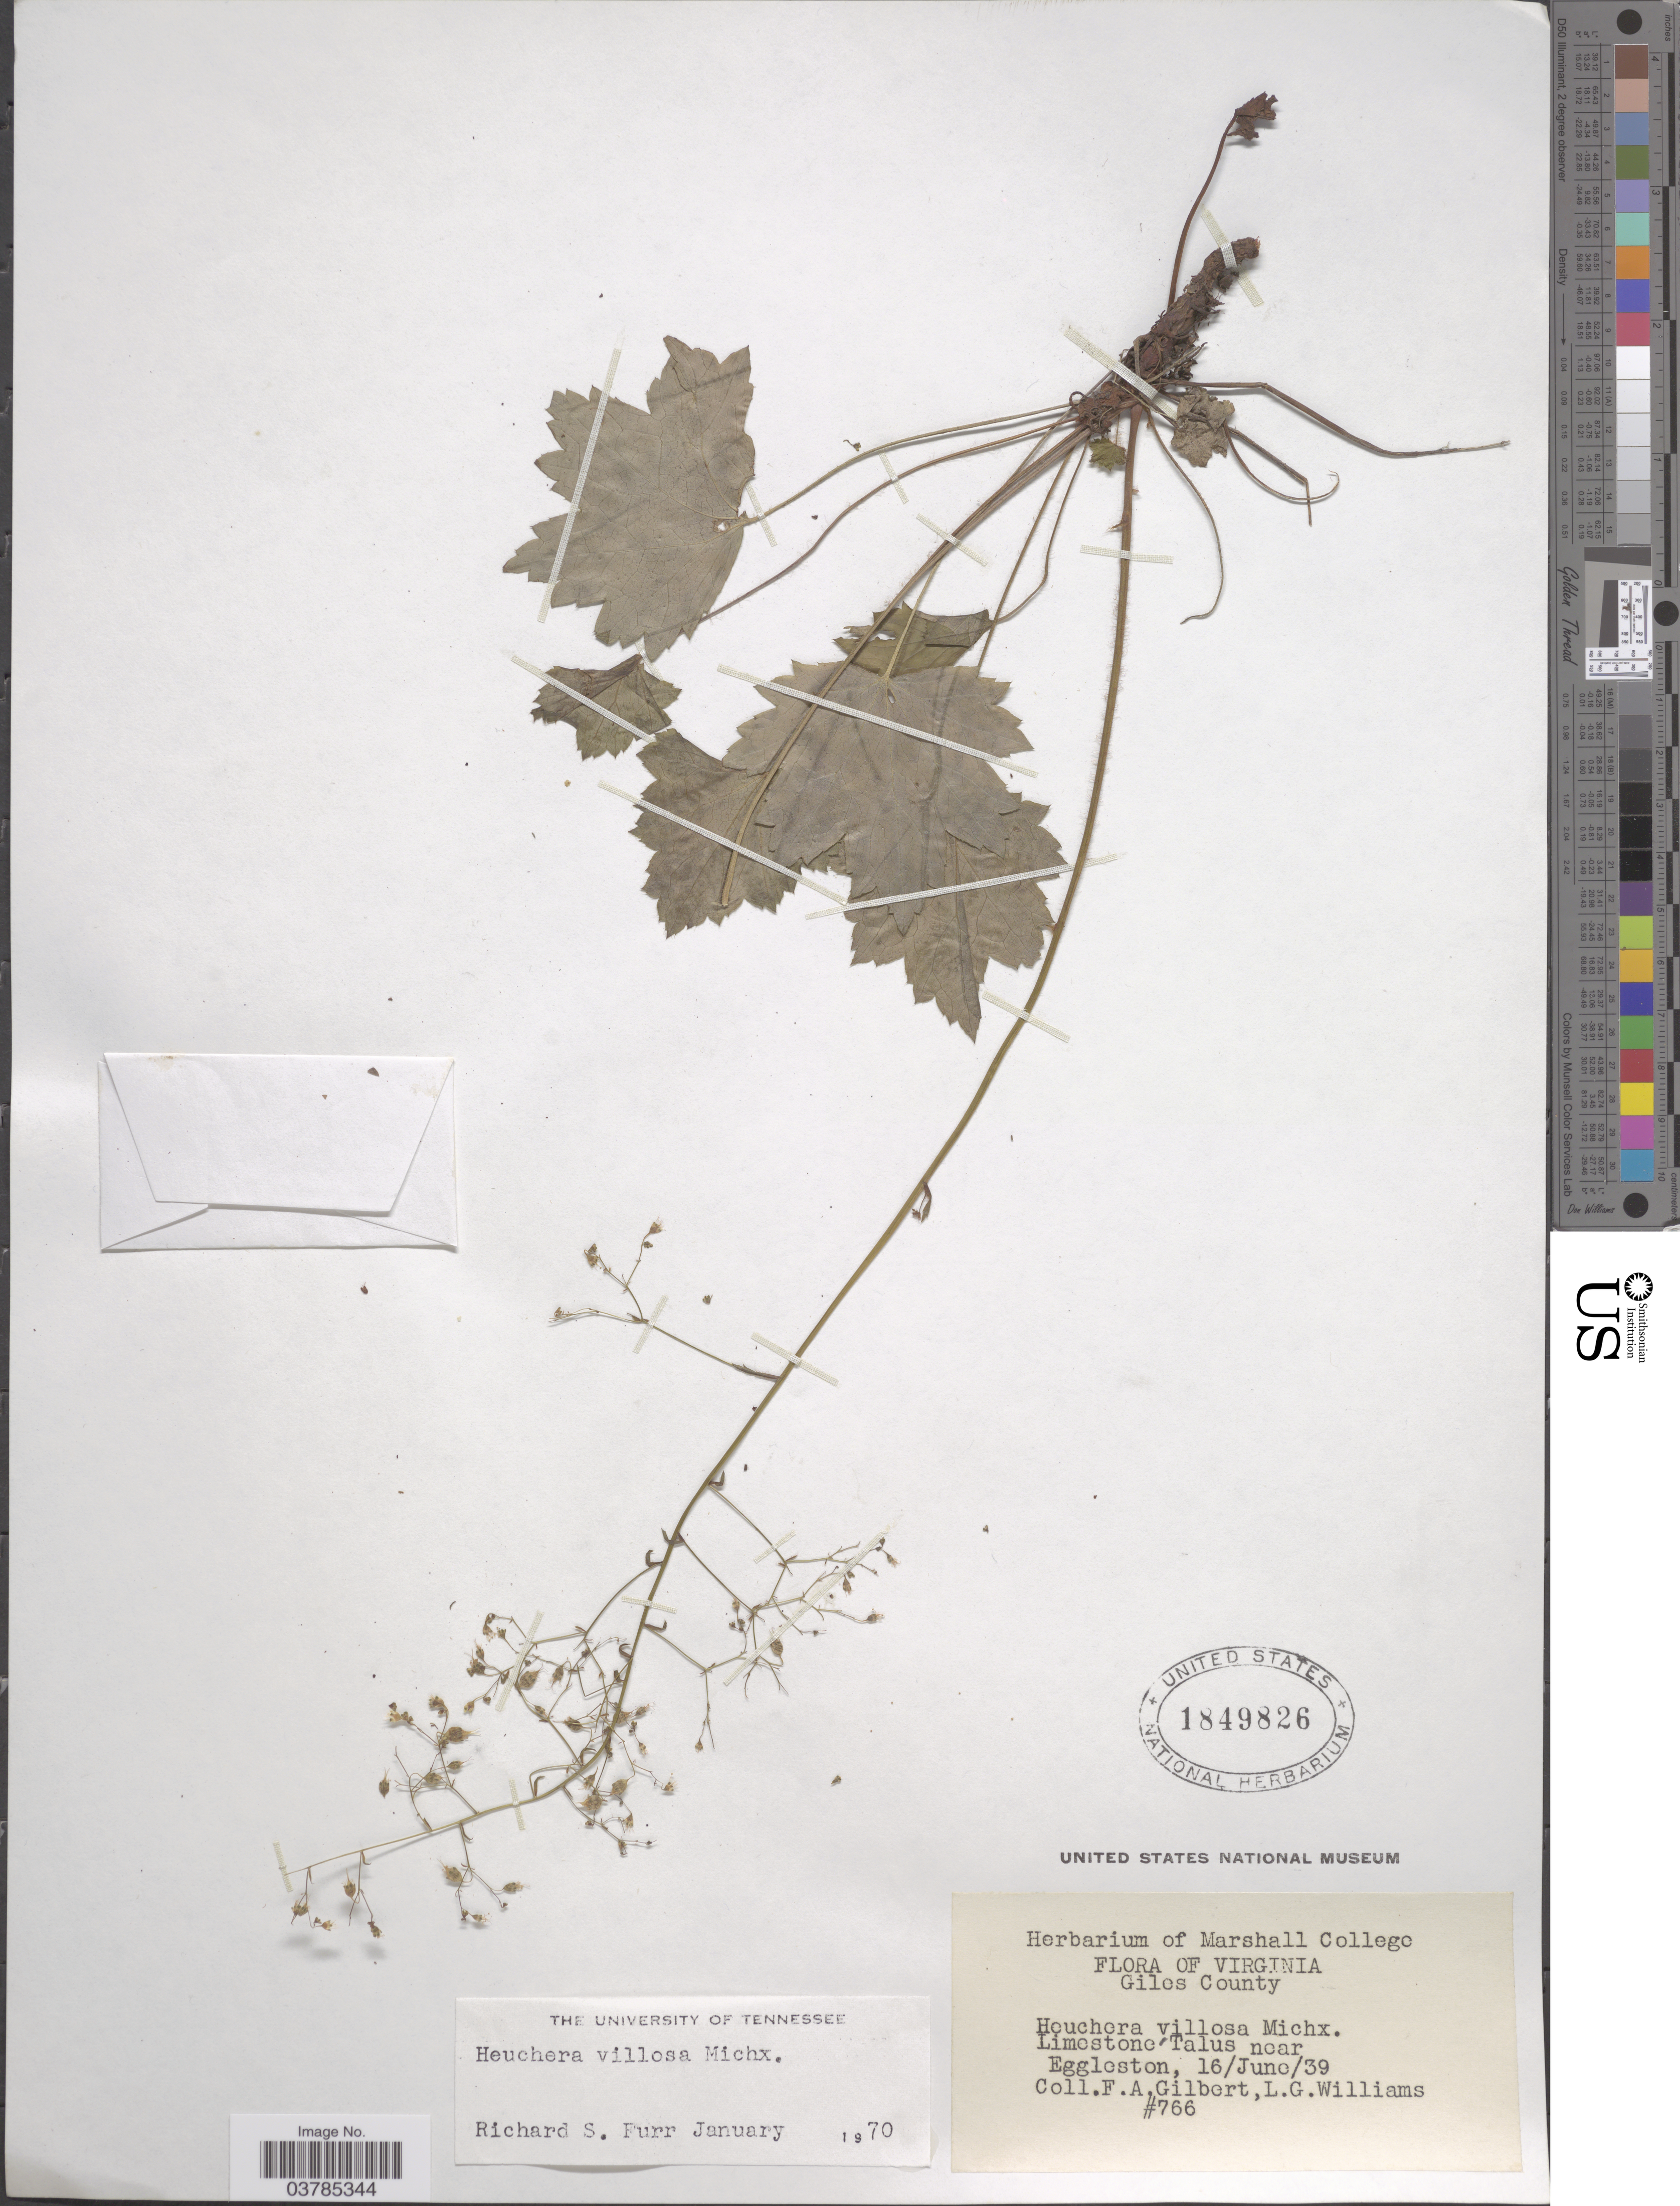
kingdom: Plantae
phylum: Tracheophyta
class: Magnoliopsida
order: Saxifragales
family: Saxifragaceae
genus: Heuchera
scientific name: Heuchera villosa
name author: Michx.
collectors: F. A. Gilbert & L. G. Williams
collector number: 766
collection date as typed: Transcribed d/m/y: 16/6/39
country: United States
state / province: Virginia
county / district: Giles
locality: Limestone Talus near Eggleston.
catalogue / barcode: US 1849826